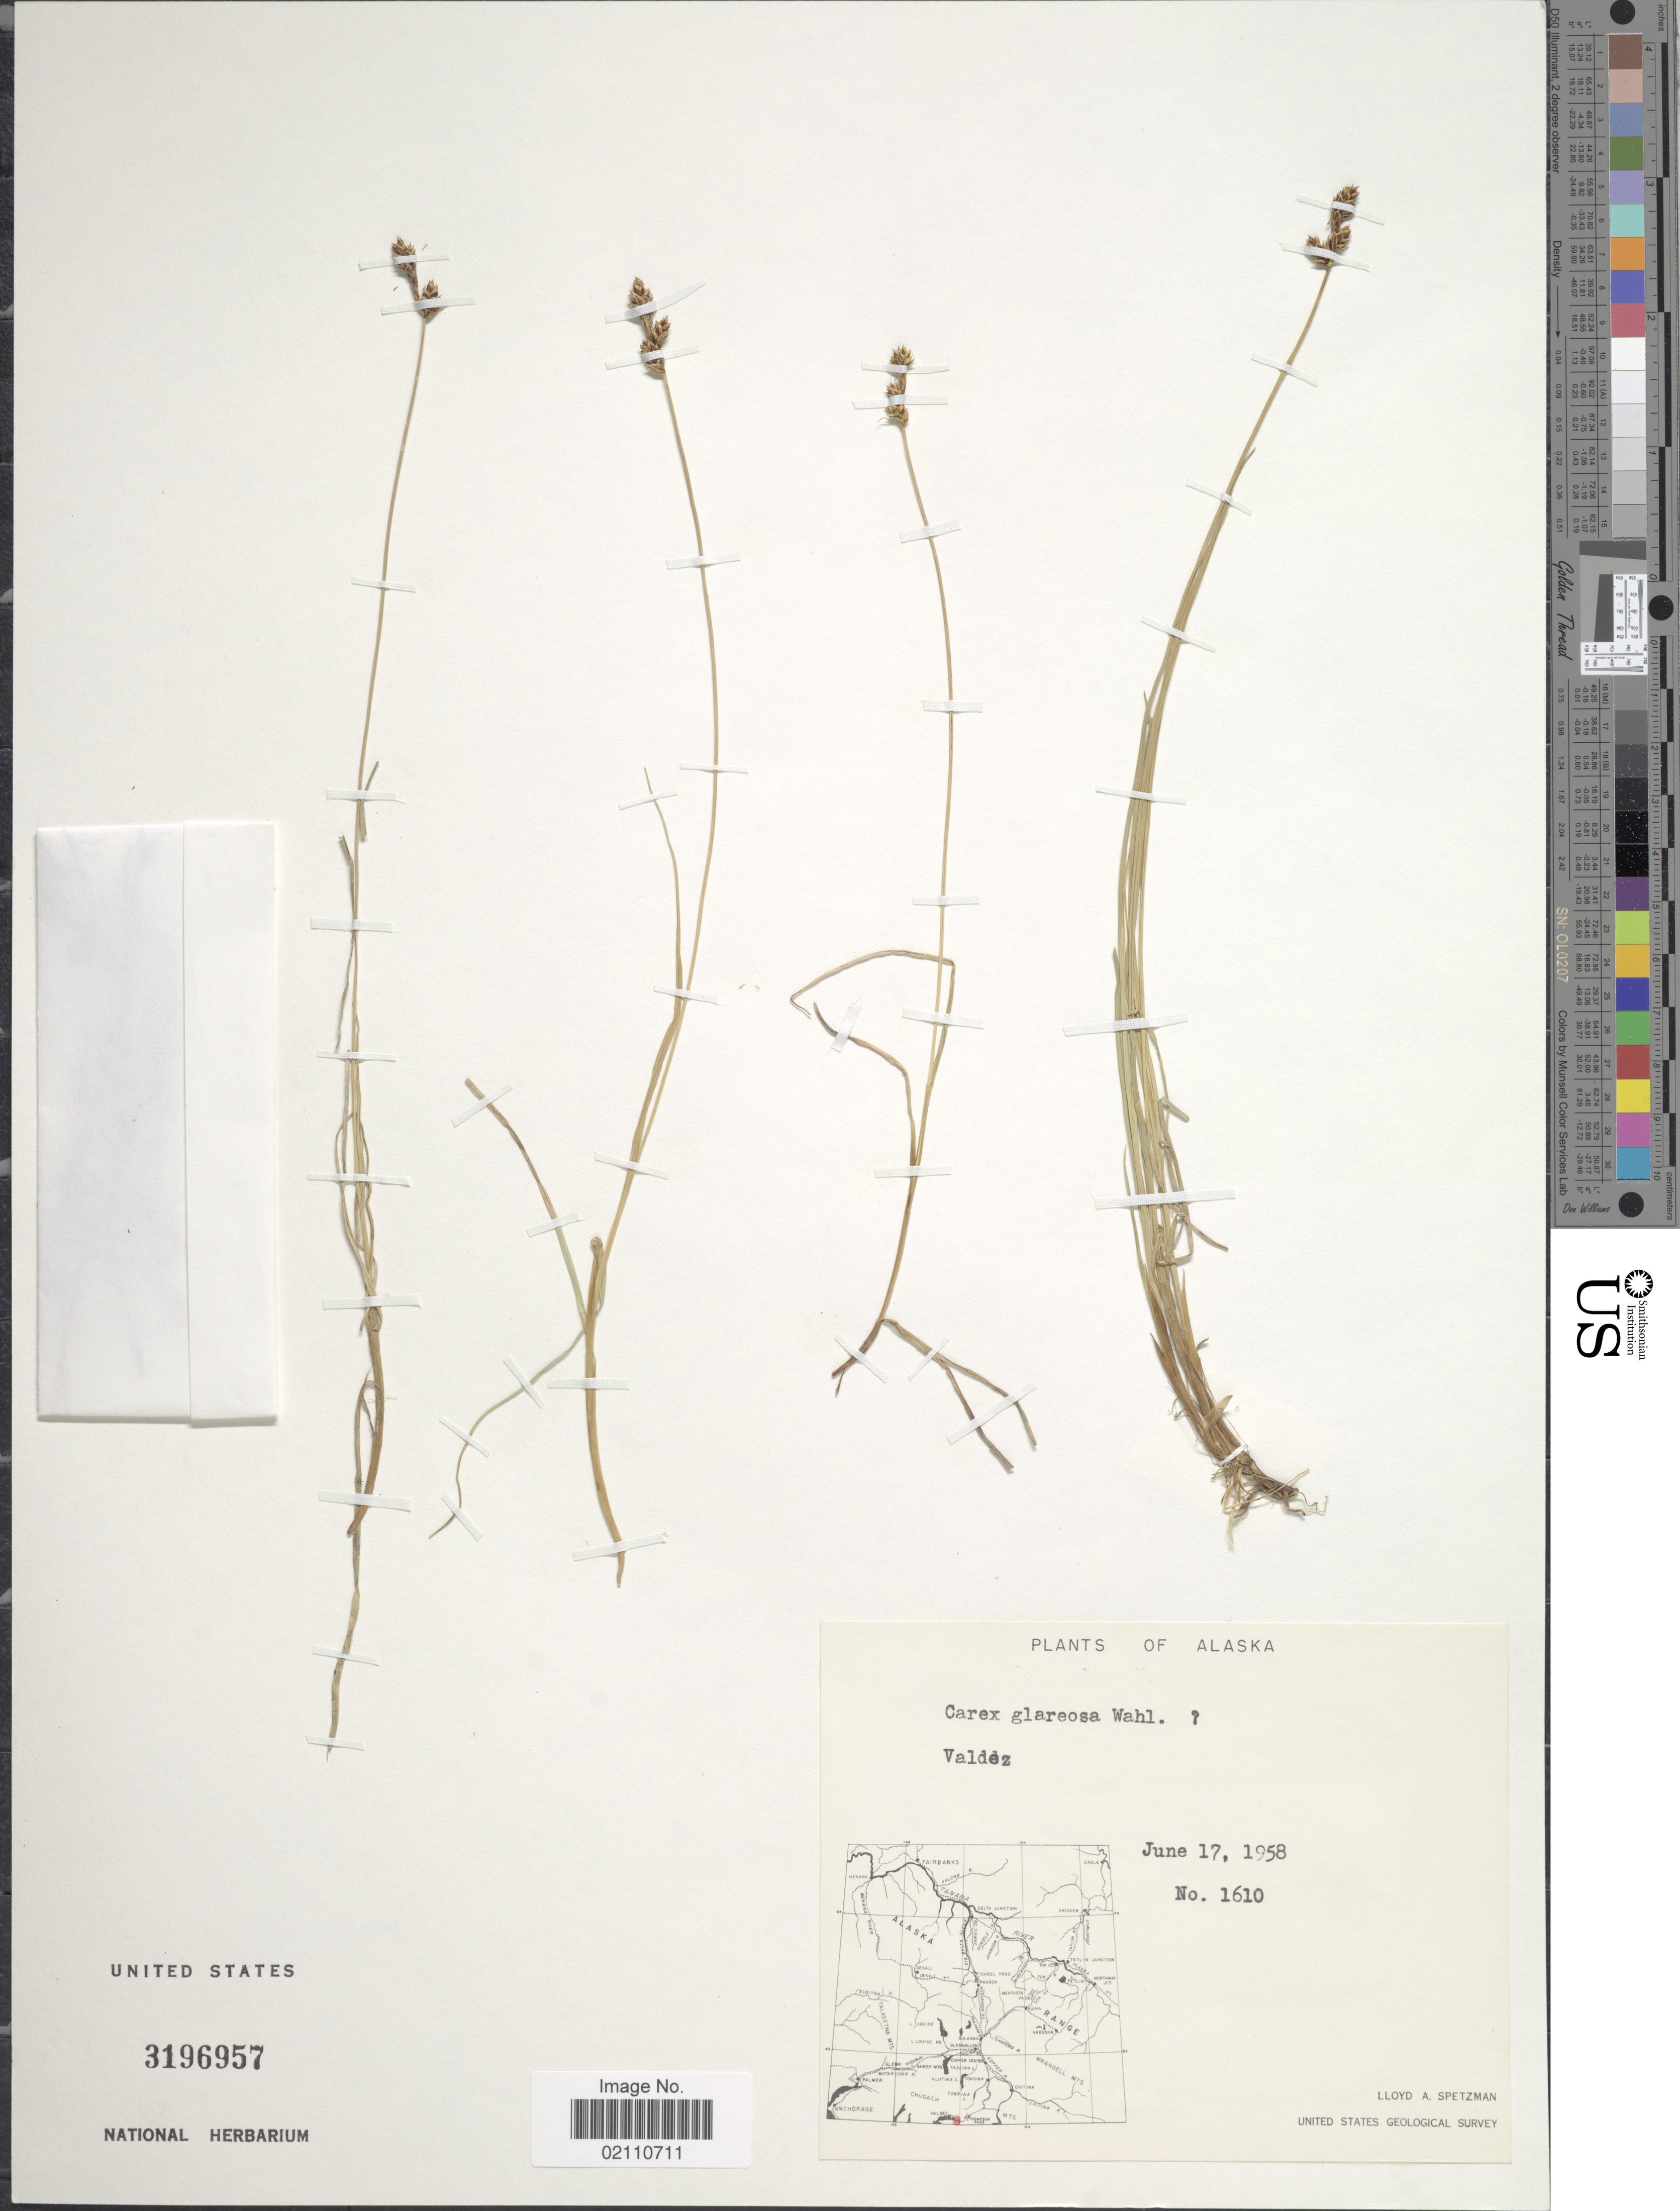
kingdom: Plantae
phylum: Tracheophyta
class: Liliopsida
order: Poales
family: Cyperaceae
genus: Carex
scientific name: Carex glareosa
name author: Schkuhr ex Wahlenb.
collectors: L. Spetzman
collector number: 1610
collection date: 1958-06-17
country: United States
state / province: Alaska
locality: Valdez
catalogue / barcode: US 3196957